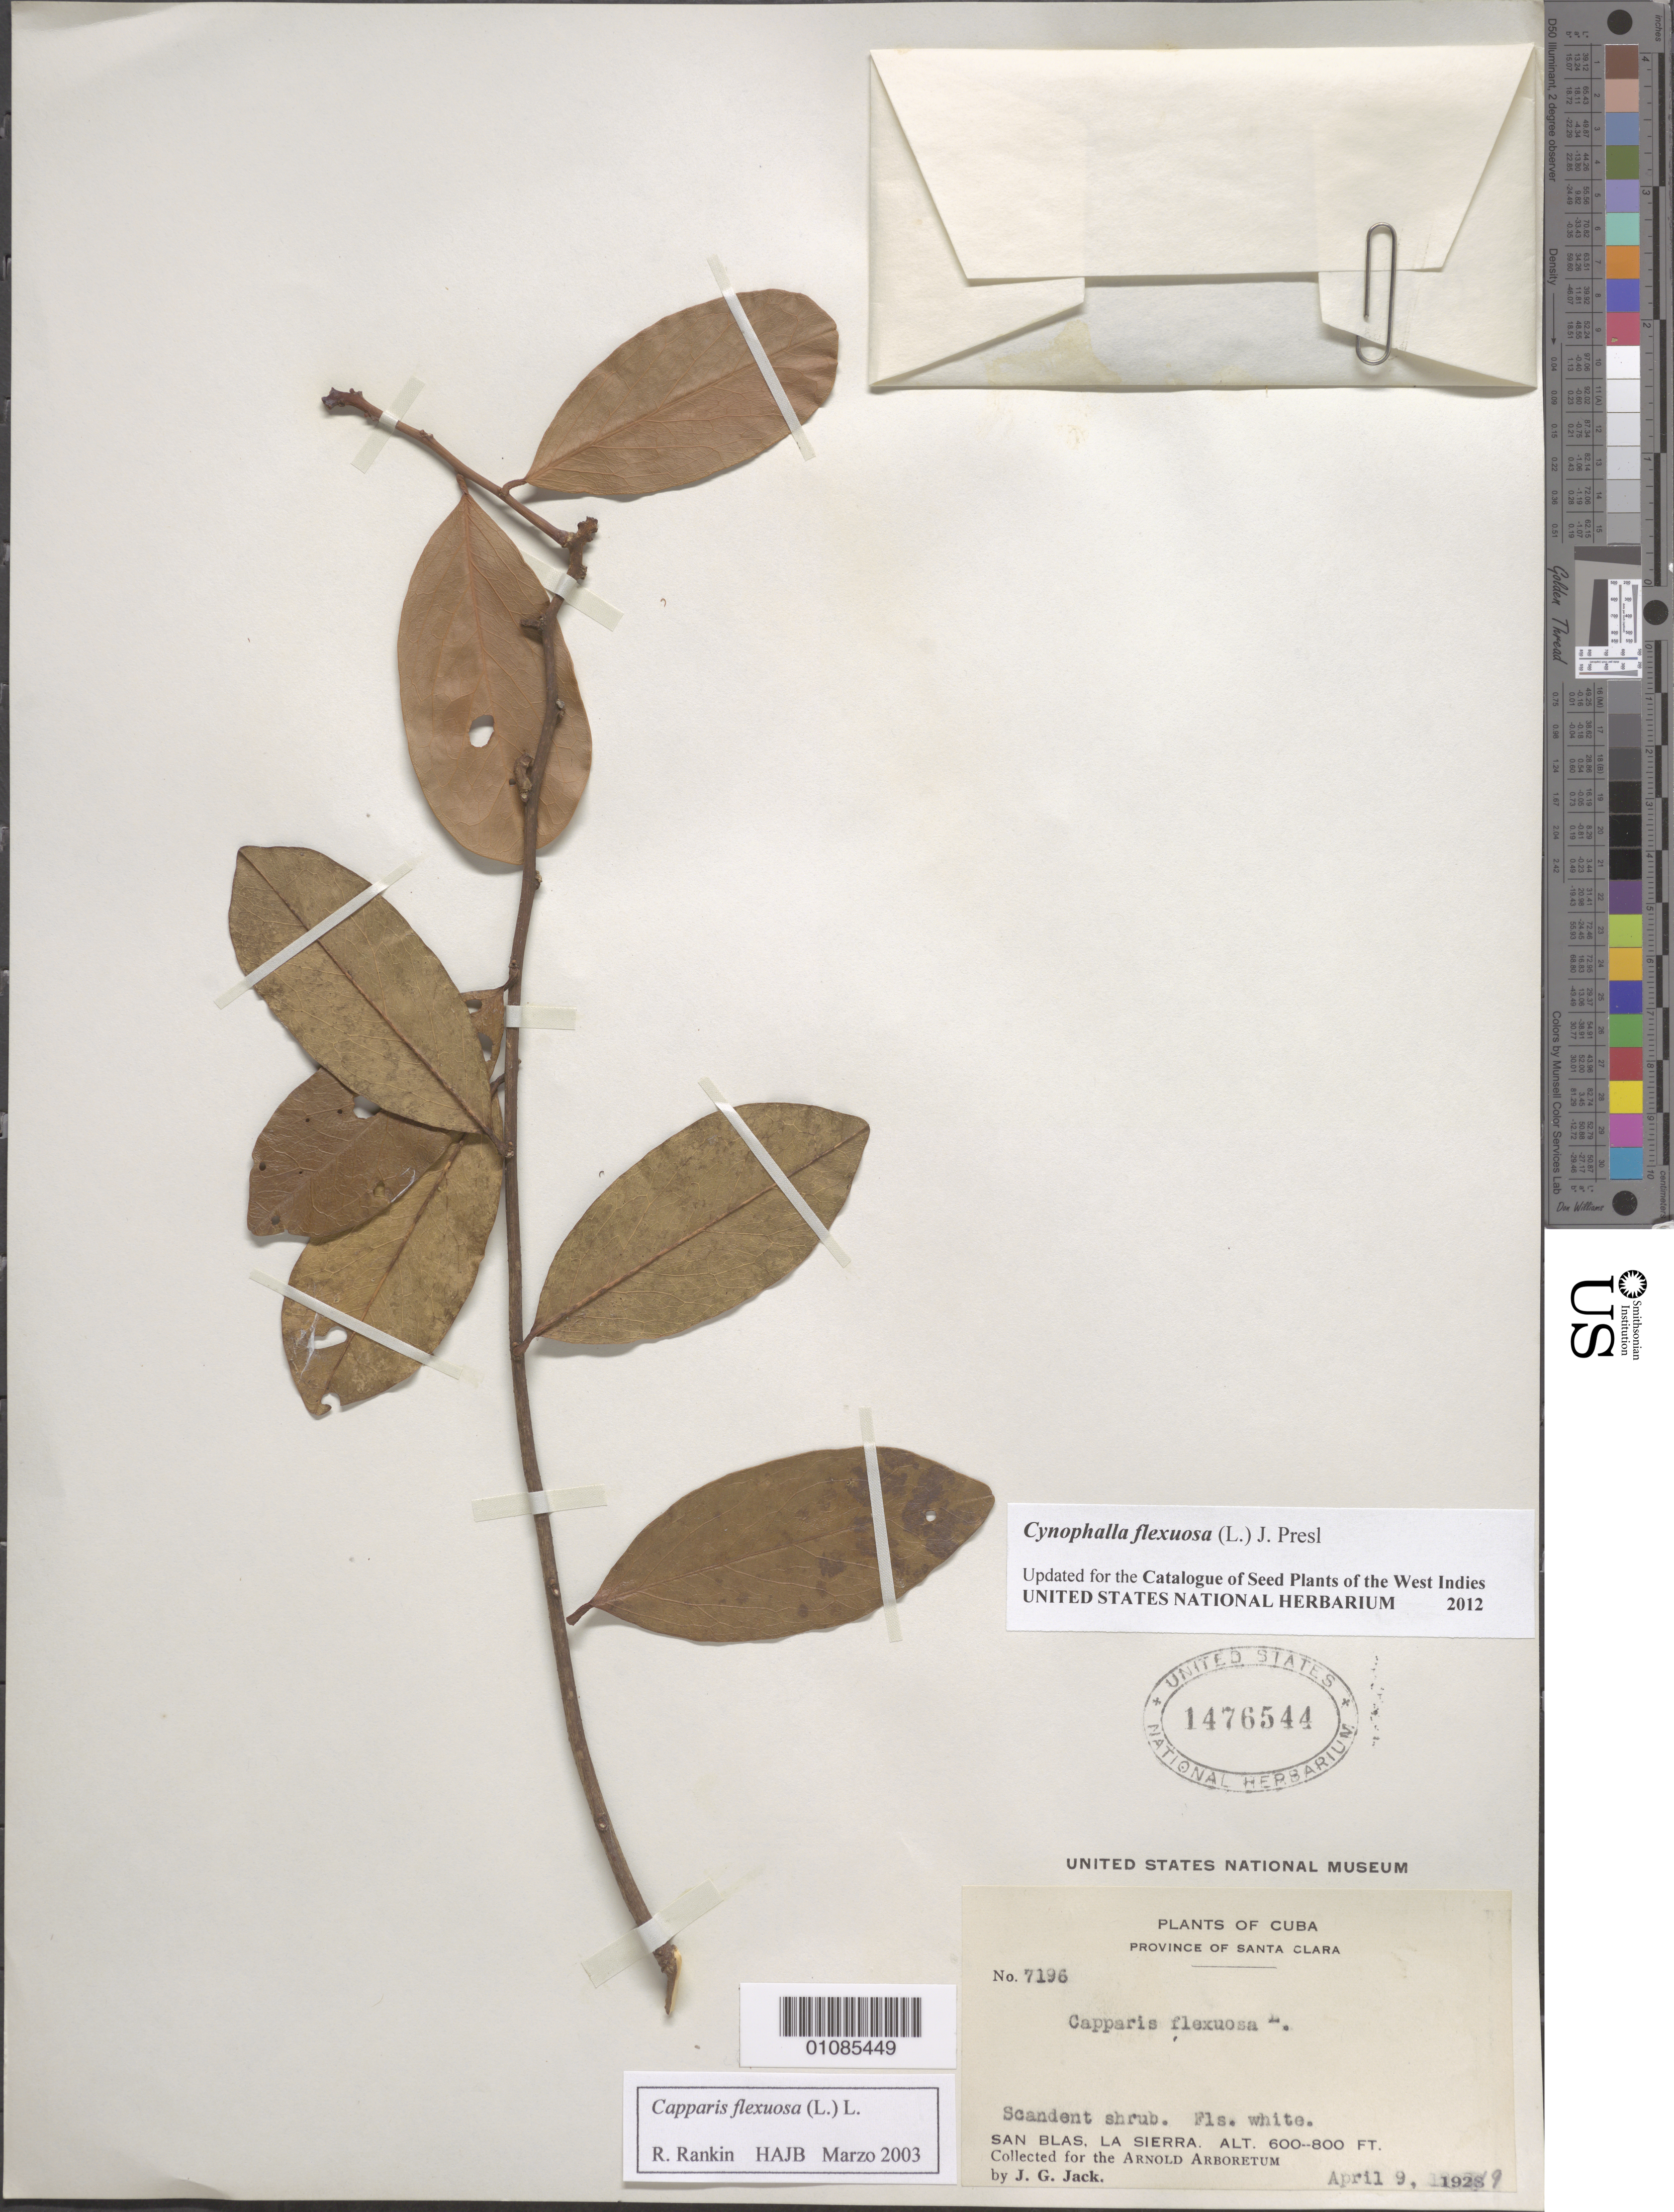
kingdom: Plantae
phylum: Tracheophyta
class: Magnoliopsida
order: Brassicales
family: Capparaceae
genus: Cynophalla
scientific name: Cynophalla flexuosa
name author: (L.) J. Presl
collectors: J. G. Jack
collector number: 7196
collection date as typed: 09 Apr 1929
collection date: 1929-04-09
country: Cuba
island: Cuba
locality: Province of Santa Clara San Blas, La Sierra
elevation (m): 183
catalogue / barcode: US 1476544